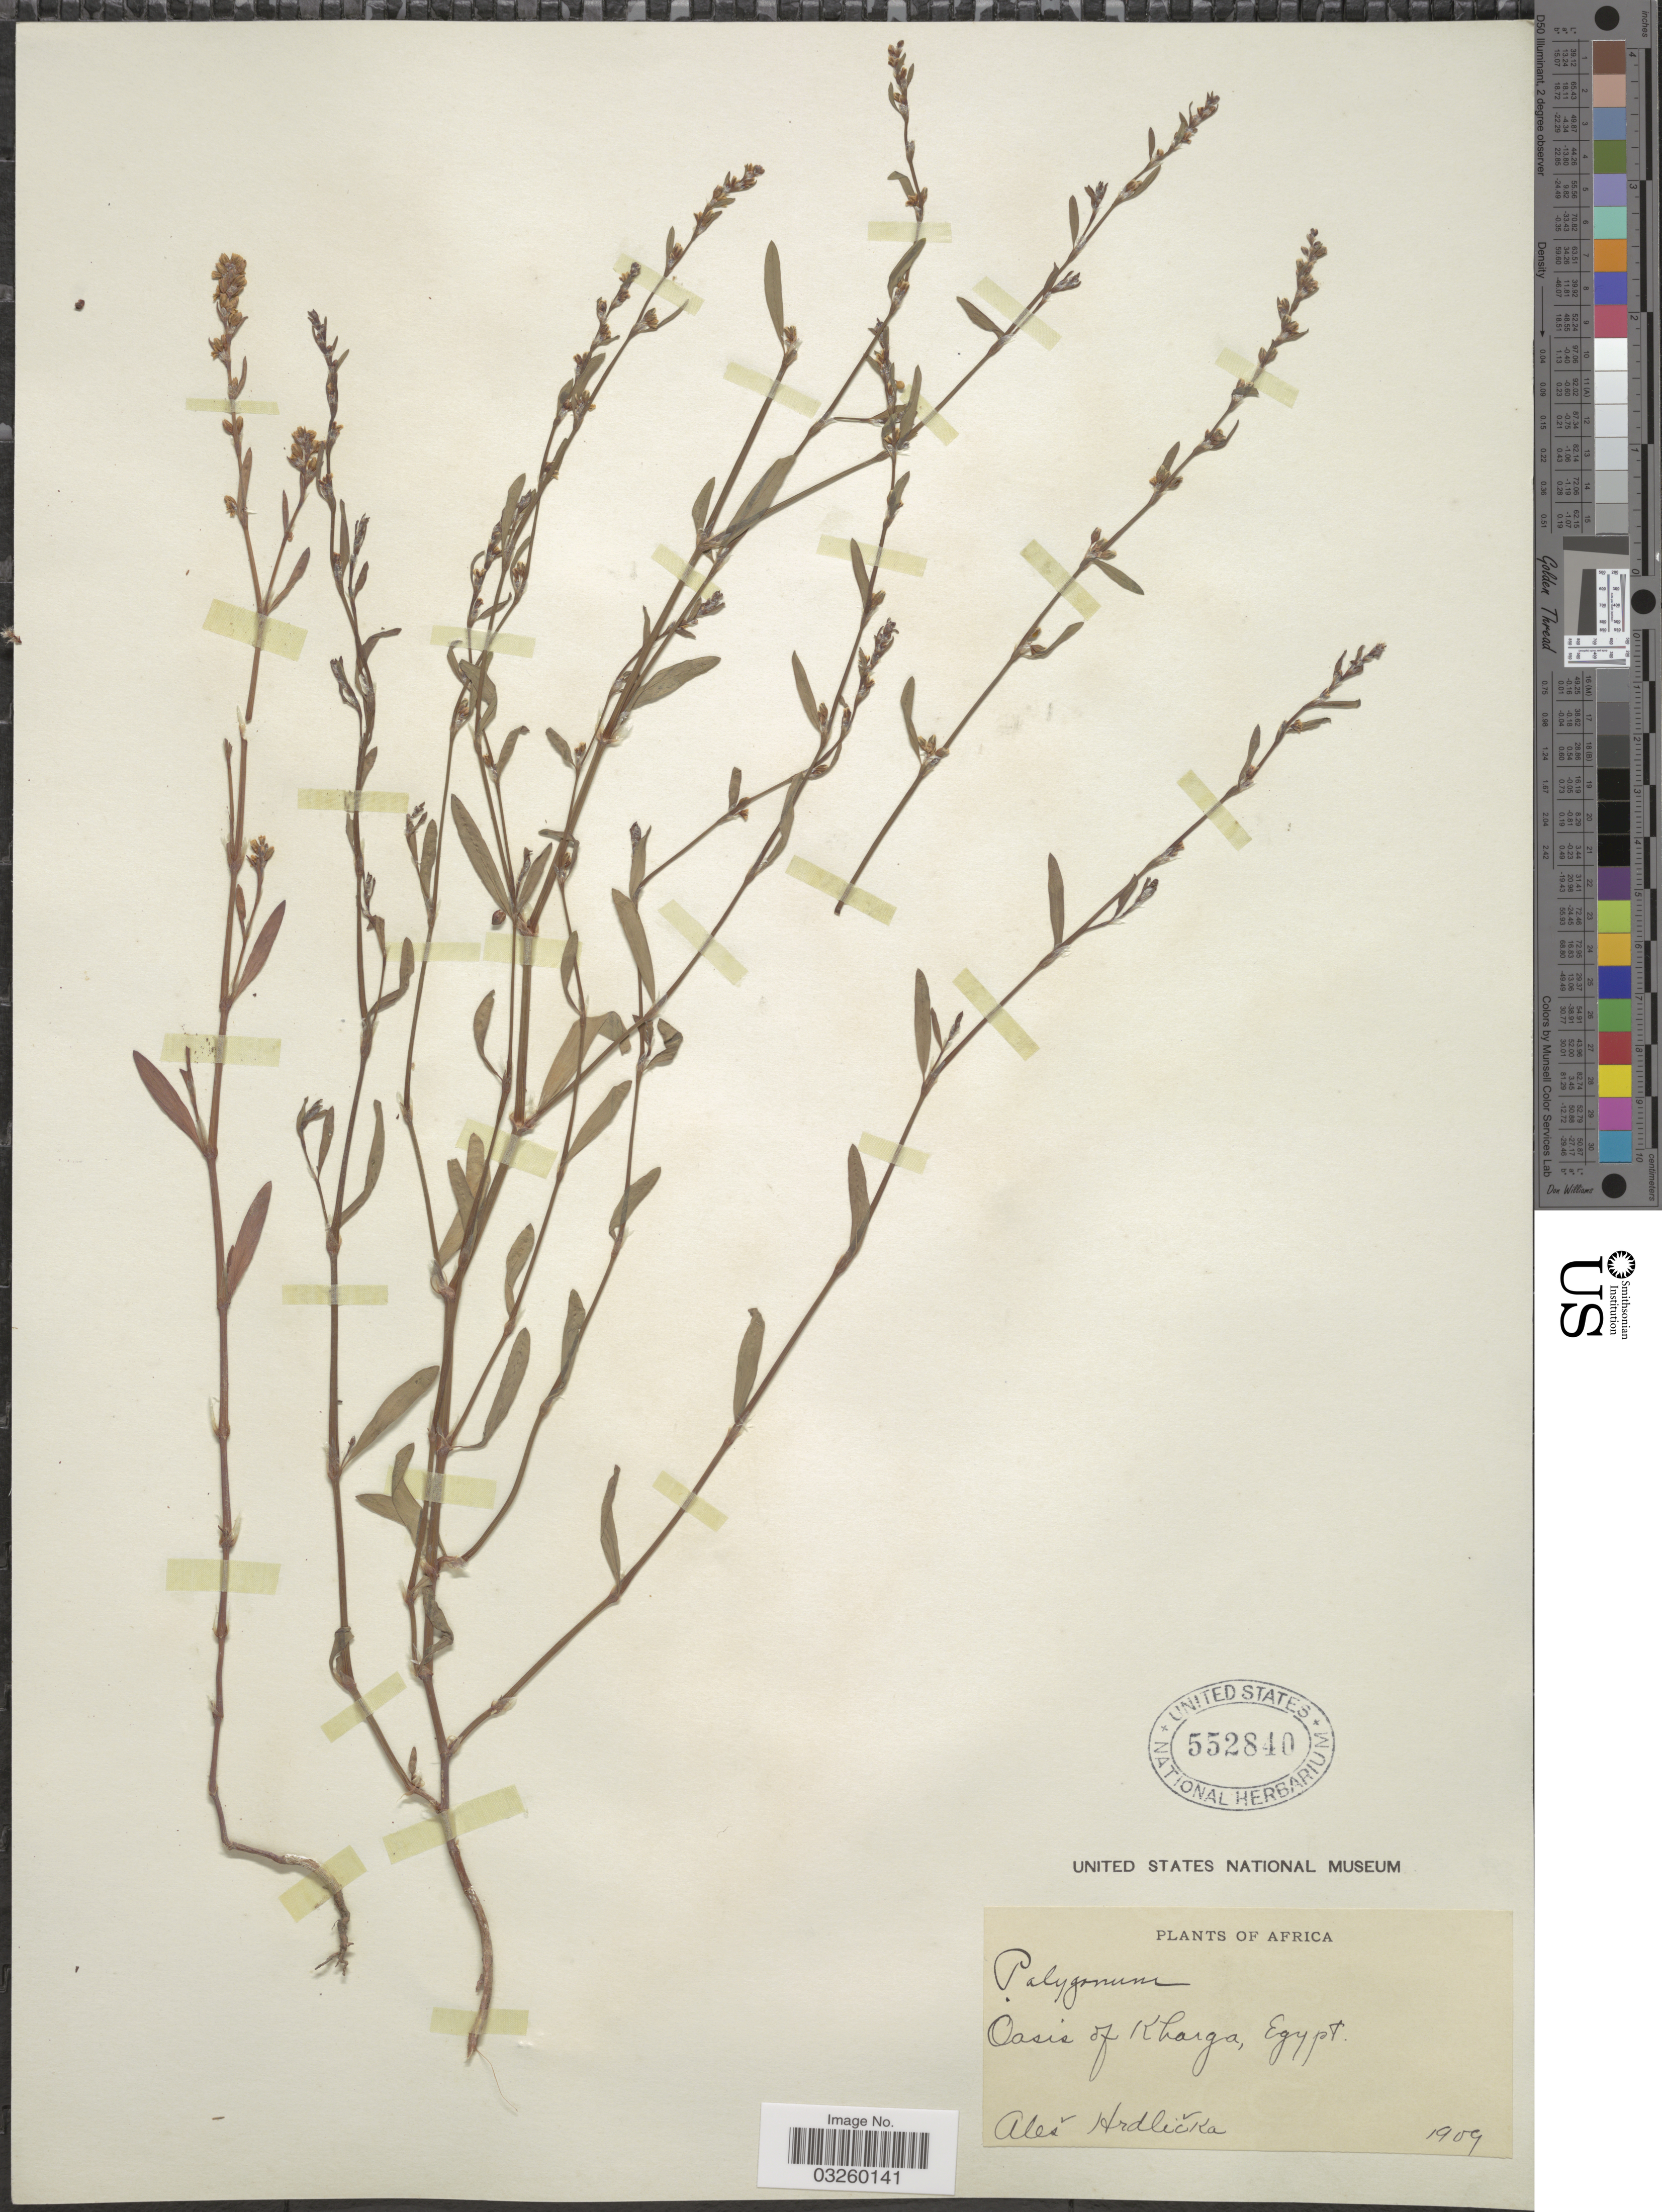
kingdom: Plantae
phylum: Tracheophyta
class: Magnoliopsida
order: Caryophyllales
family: Polygonaceae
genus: Polygonum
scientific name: Polygonum sp.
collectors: A. Hrdlicka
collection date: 1909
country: Egypt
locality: Oasis of Kharga.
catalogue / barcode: US 552840